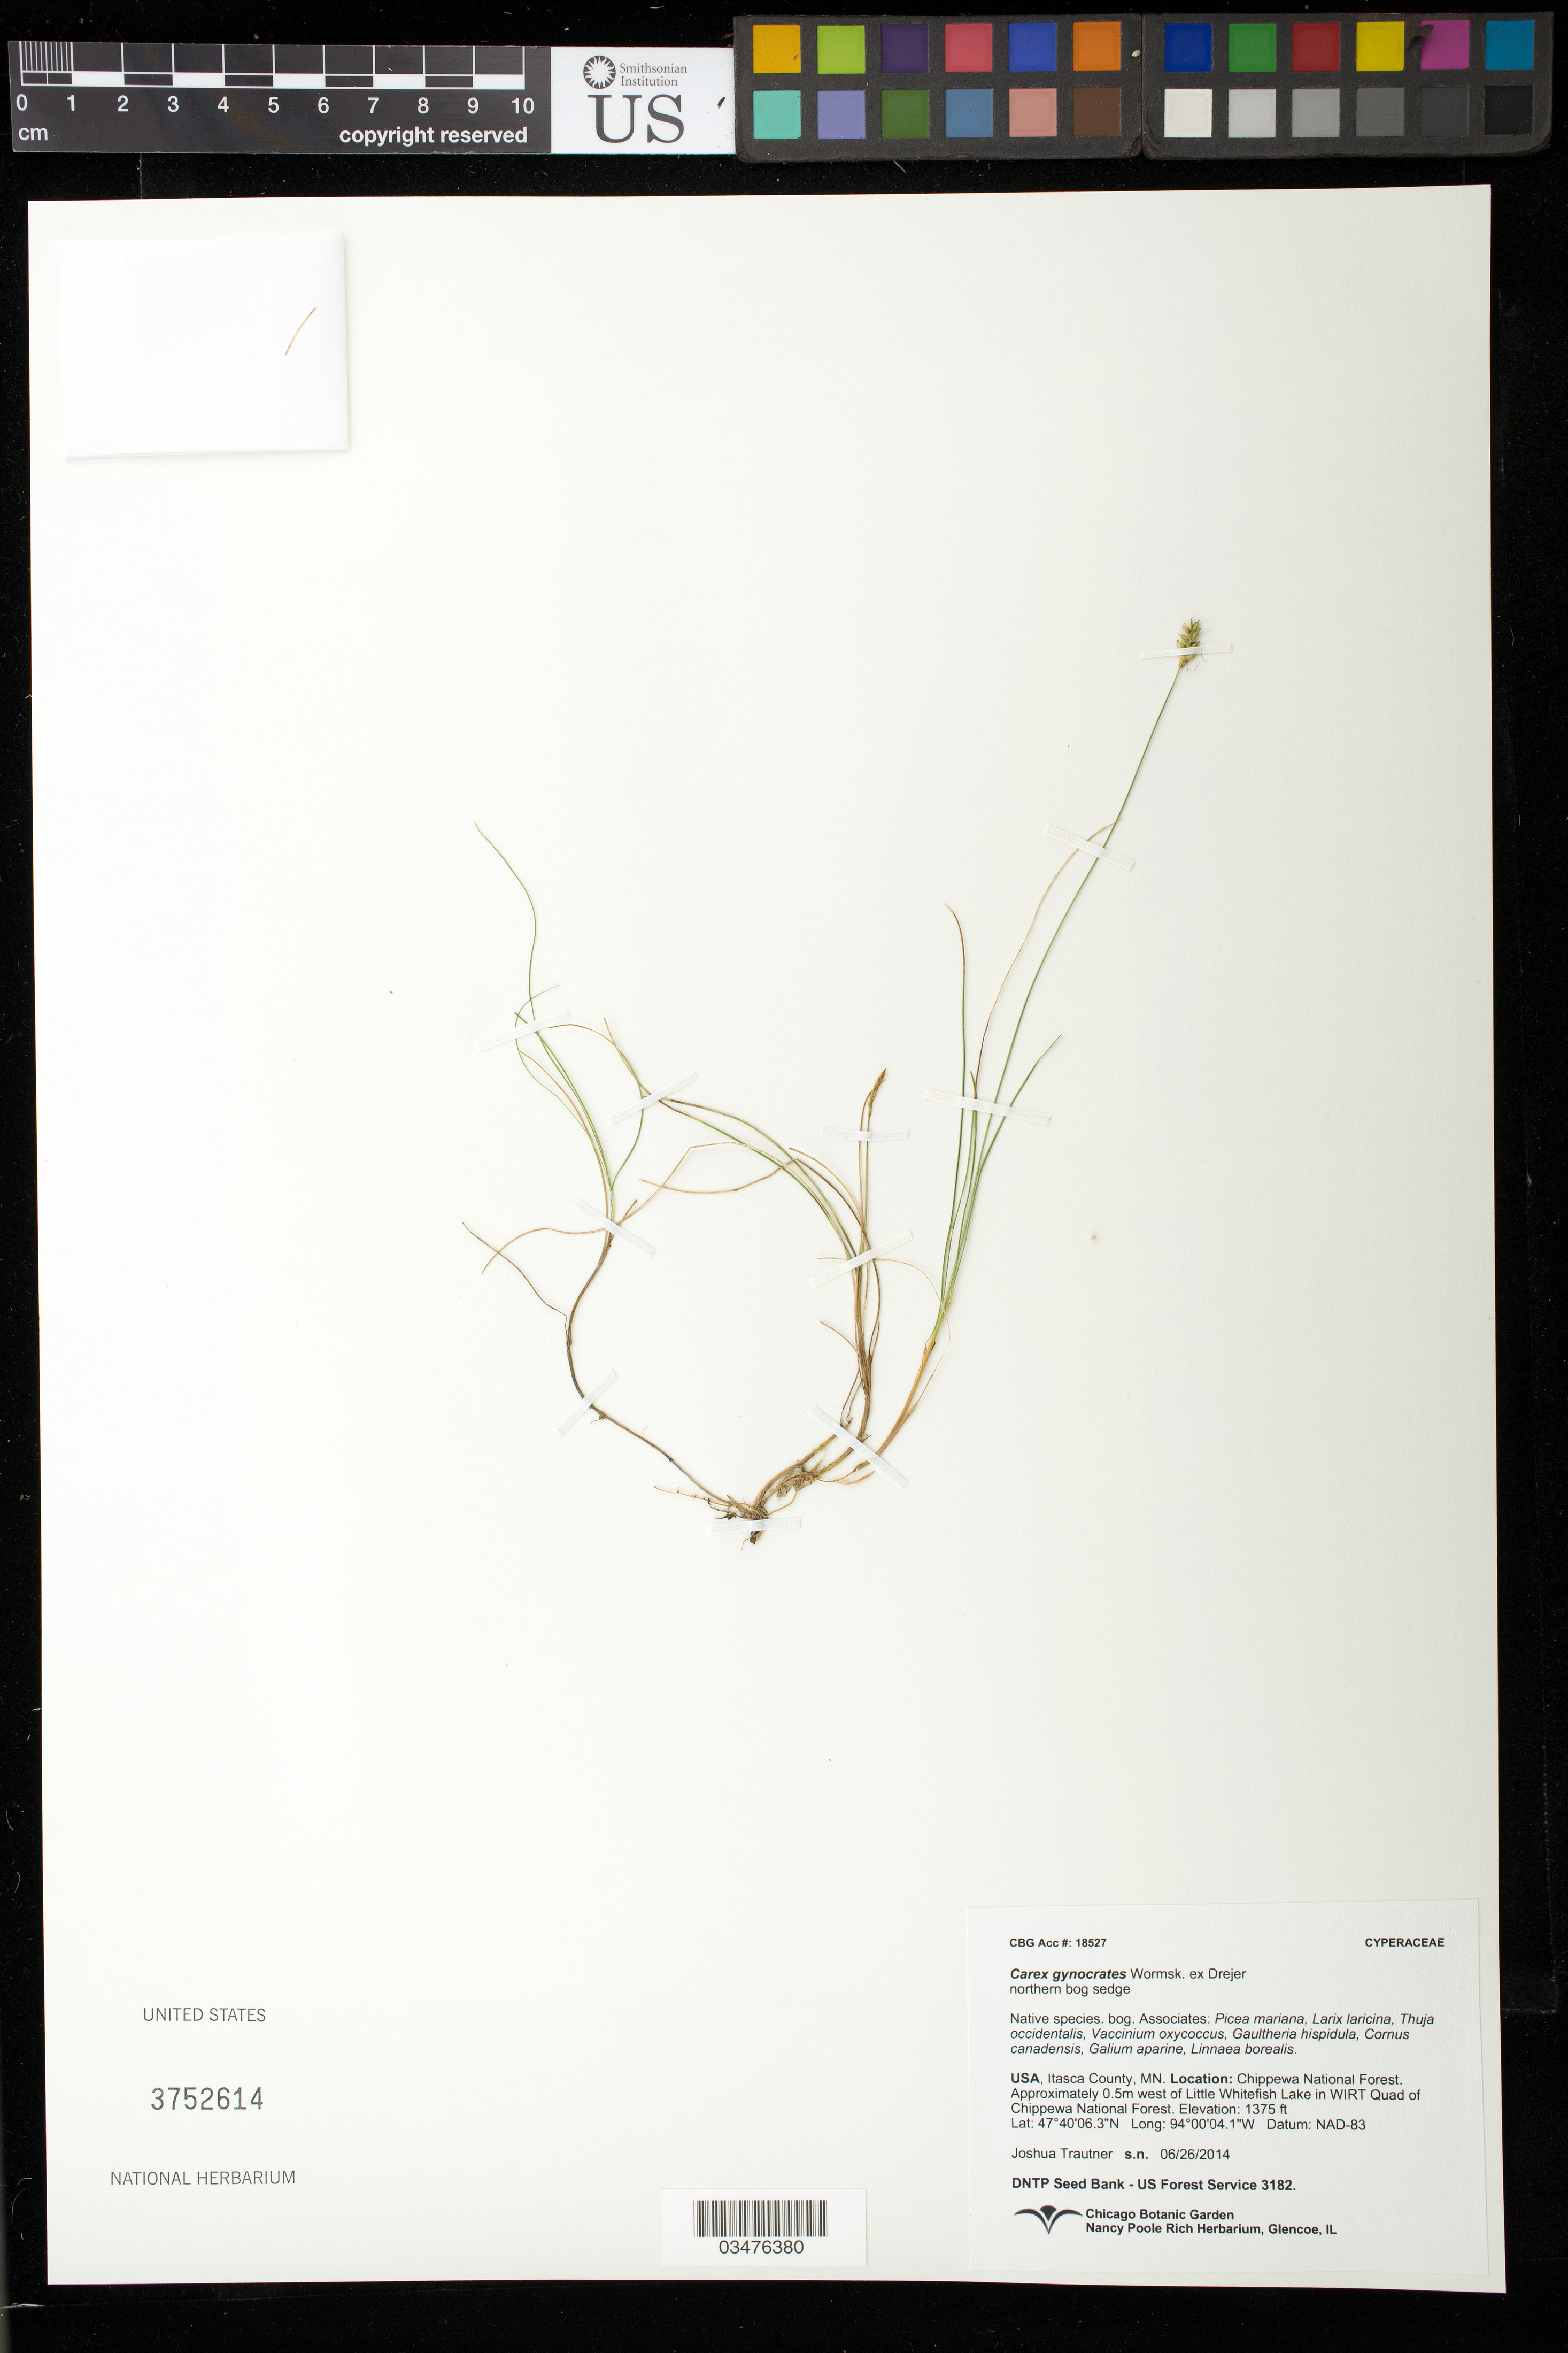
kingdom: Plantae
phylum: Tracheophyta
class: Liliopsida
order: Poales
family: Cyperaceae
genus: Carex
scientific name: Carex gynocrates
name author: Wormsk. ex Drejer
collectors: J. Trautner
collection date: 2014-06-26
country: United States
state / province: Minnesota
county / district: Itasca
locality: Chippewa National Forest, W of Little Whitefish Lake in WIRT Quad of Chippewa National Forest.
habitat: Bog. With Picea mariana, Larix laricina, Galium aparine, ect.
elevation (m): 419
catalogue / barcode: US 3752614